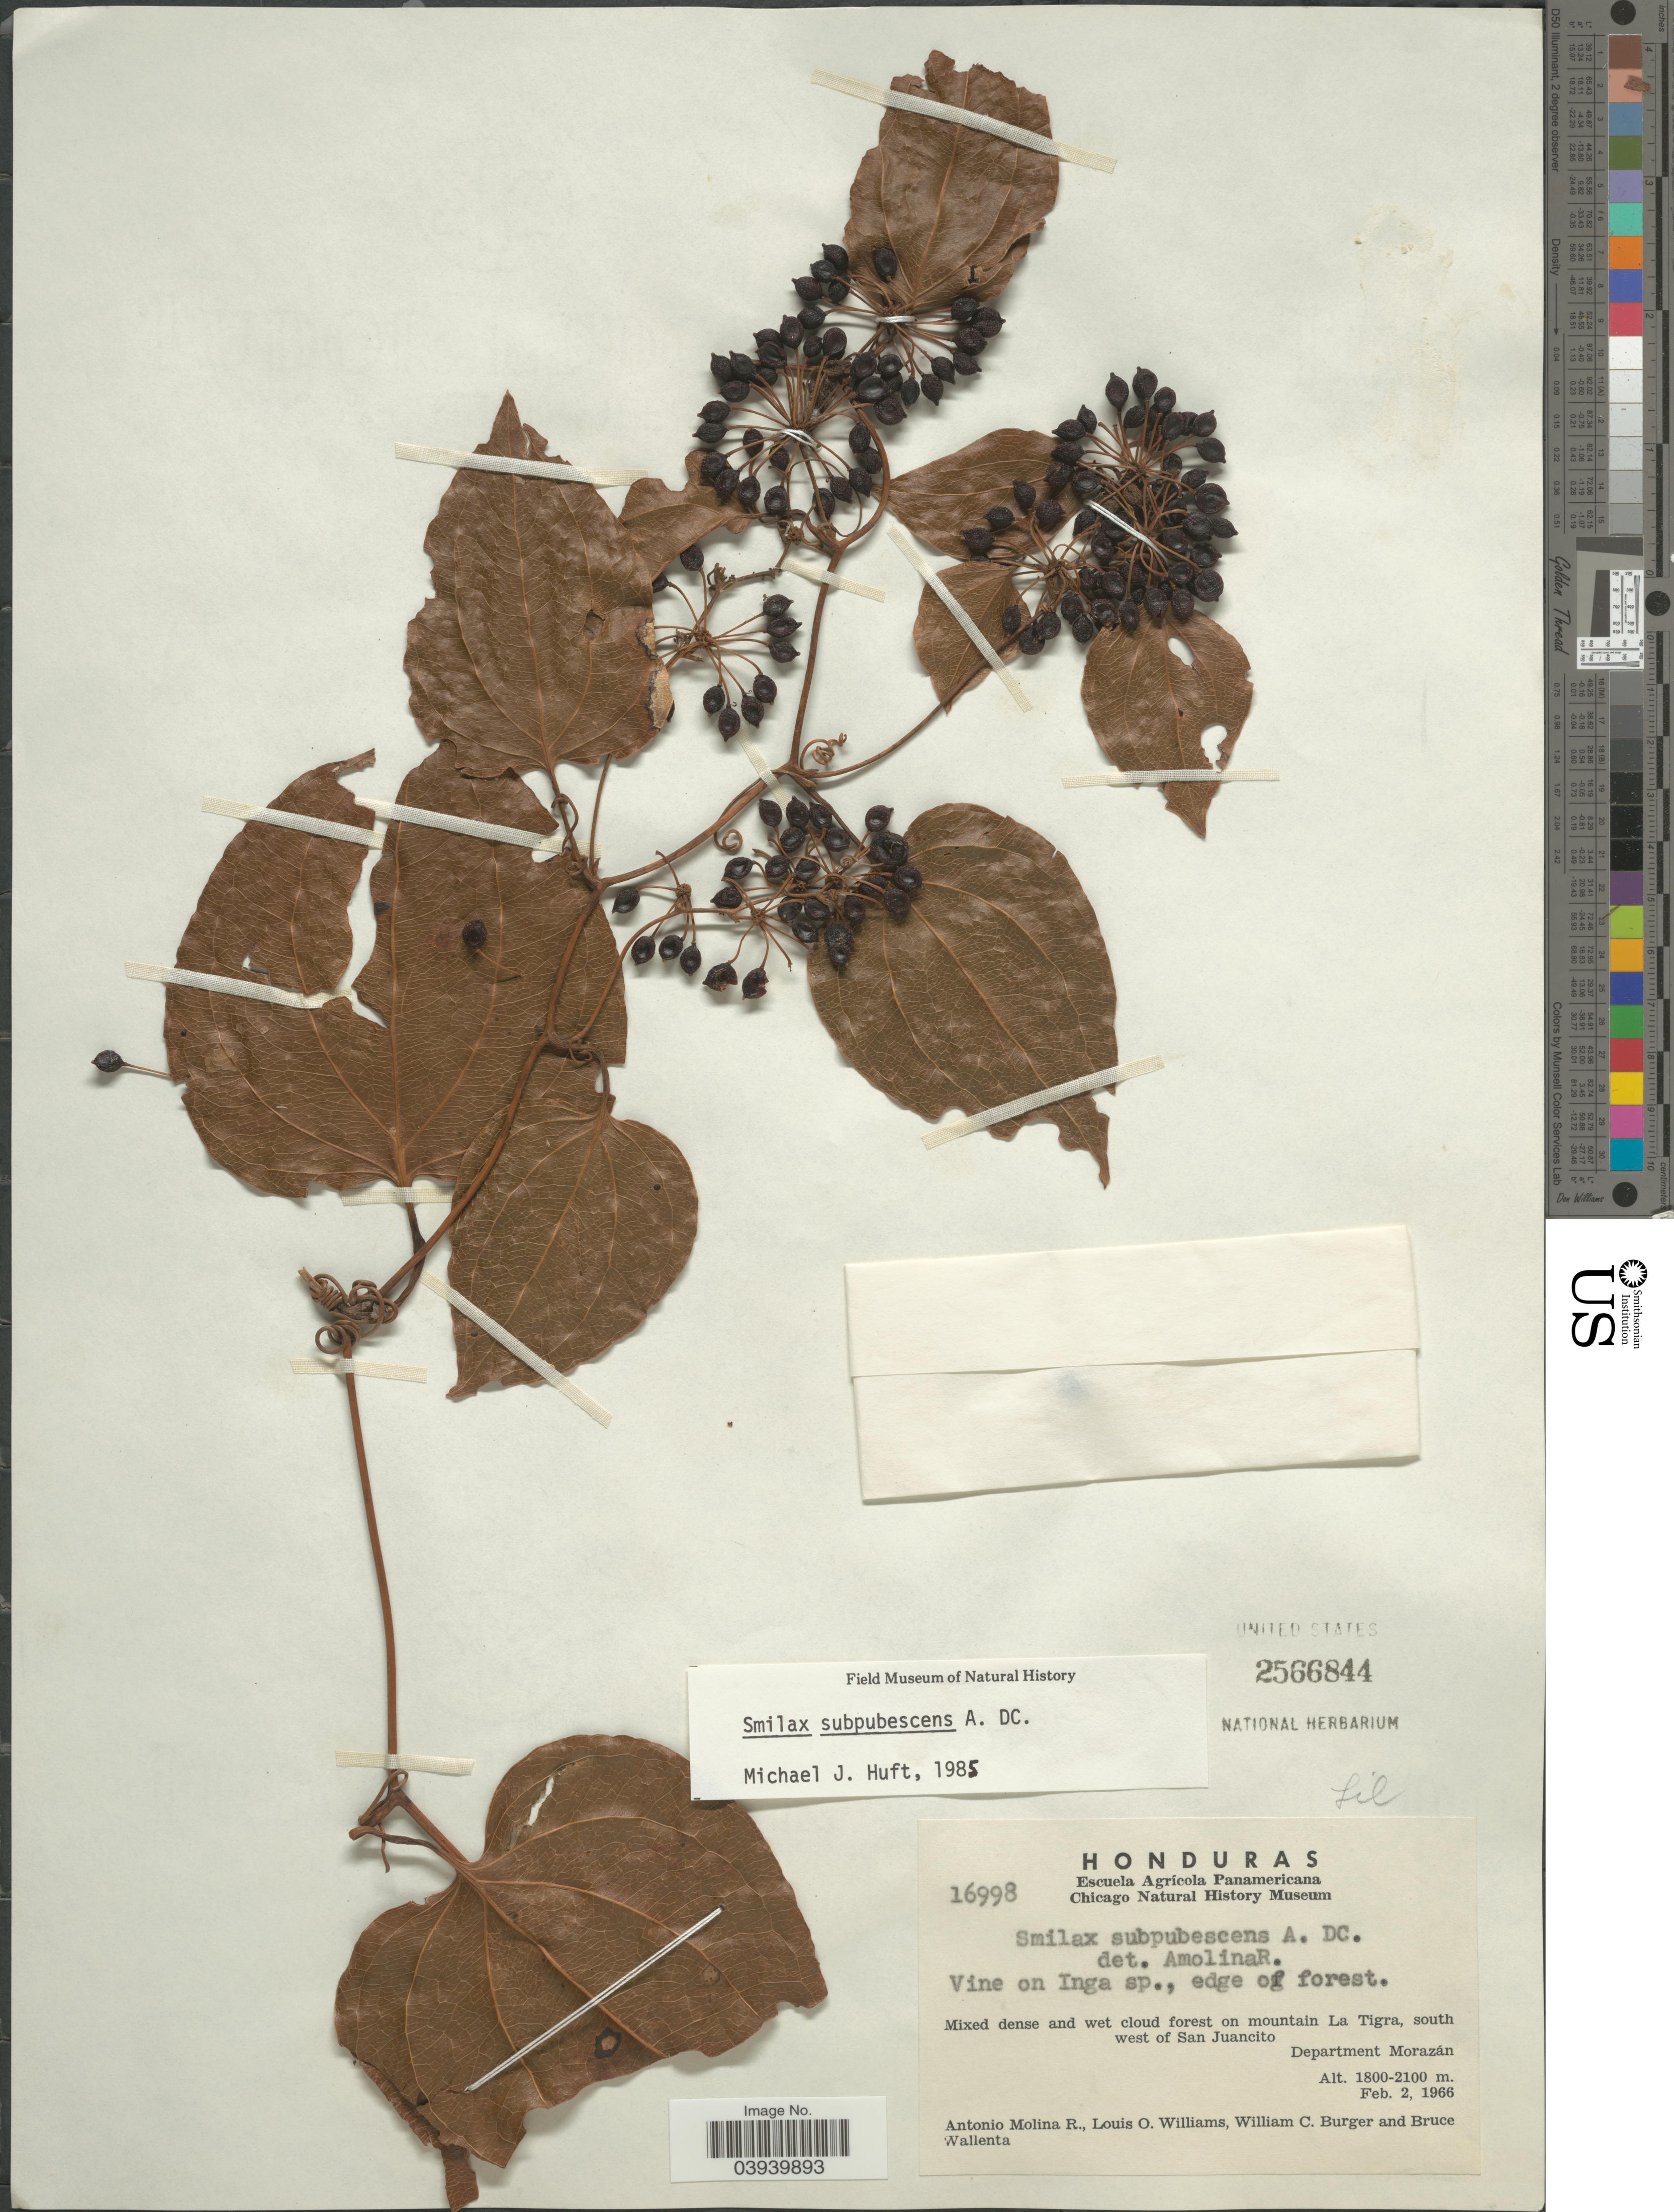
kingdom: Plantae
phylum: Tracheophyta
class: Liliopsida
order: Liliales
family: Smilacaceae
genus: Smilax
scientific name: Smilax subpubescens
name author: A. DC.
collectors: A. Molina R., L. O. Williams, W. Burger & B. Wallenta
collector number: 16998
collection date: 1966-02-02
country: Honduras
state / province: Fco. Morazán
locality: Mixed dense and wet cloud forest on mountain La Tigra, south west of San Juancito. Department Morazán.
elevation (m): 1800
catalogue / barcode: US 2566844